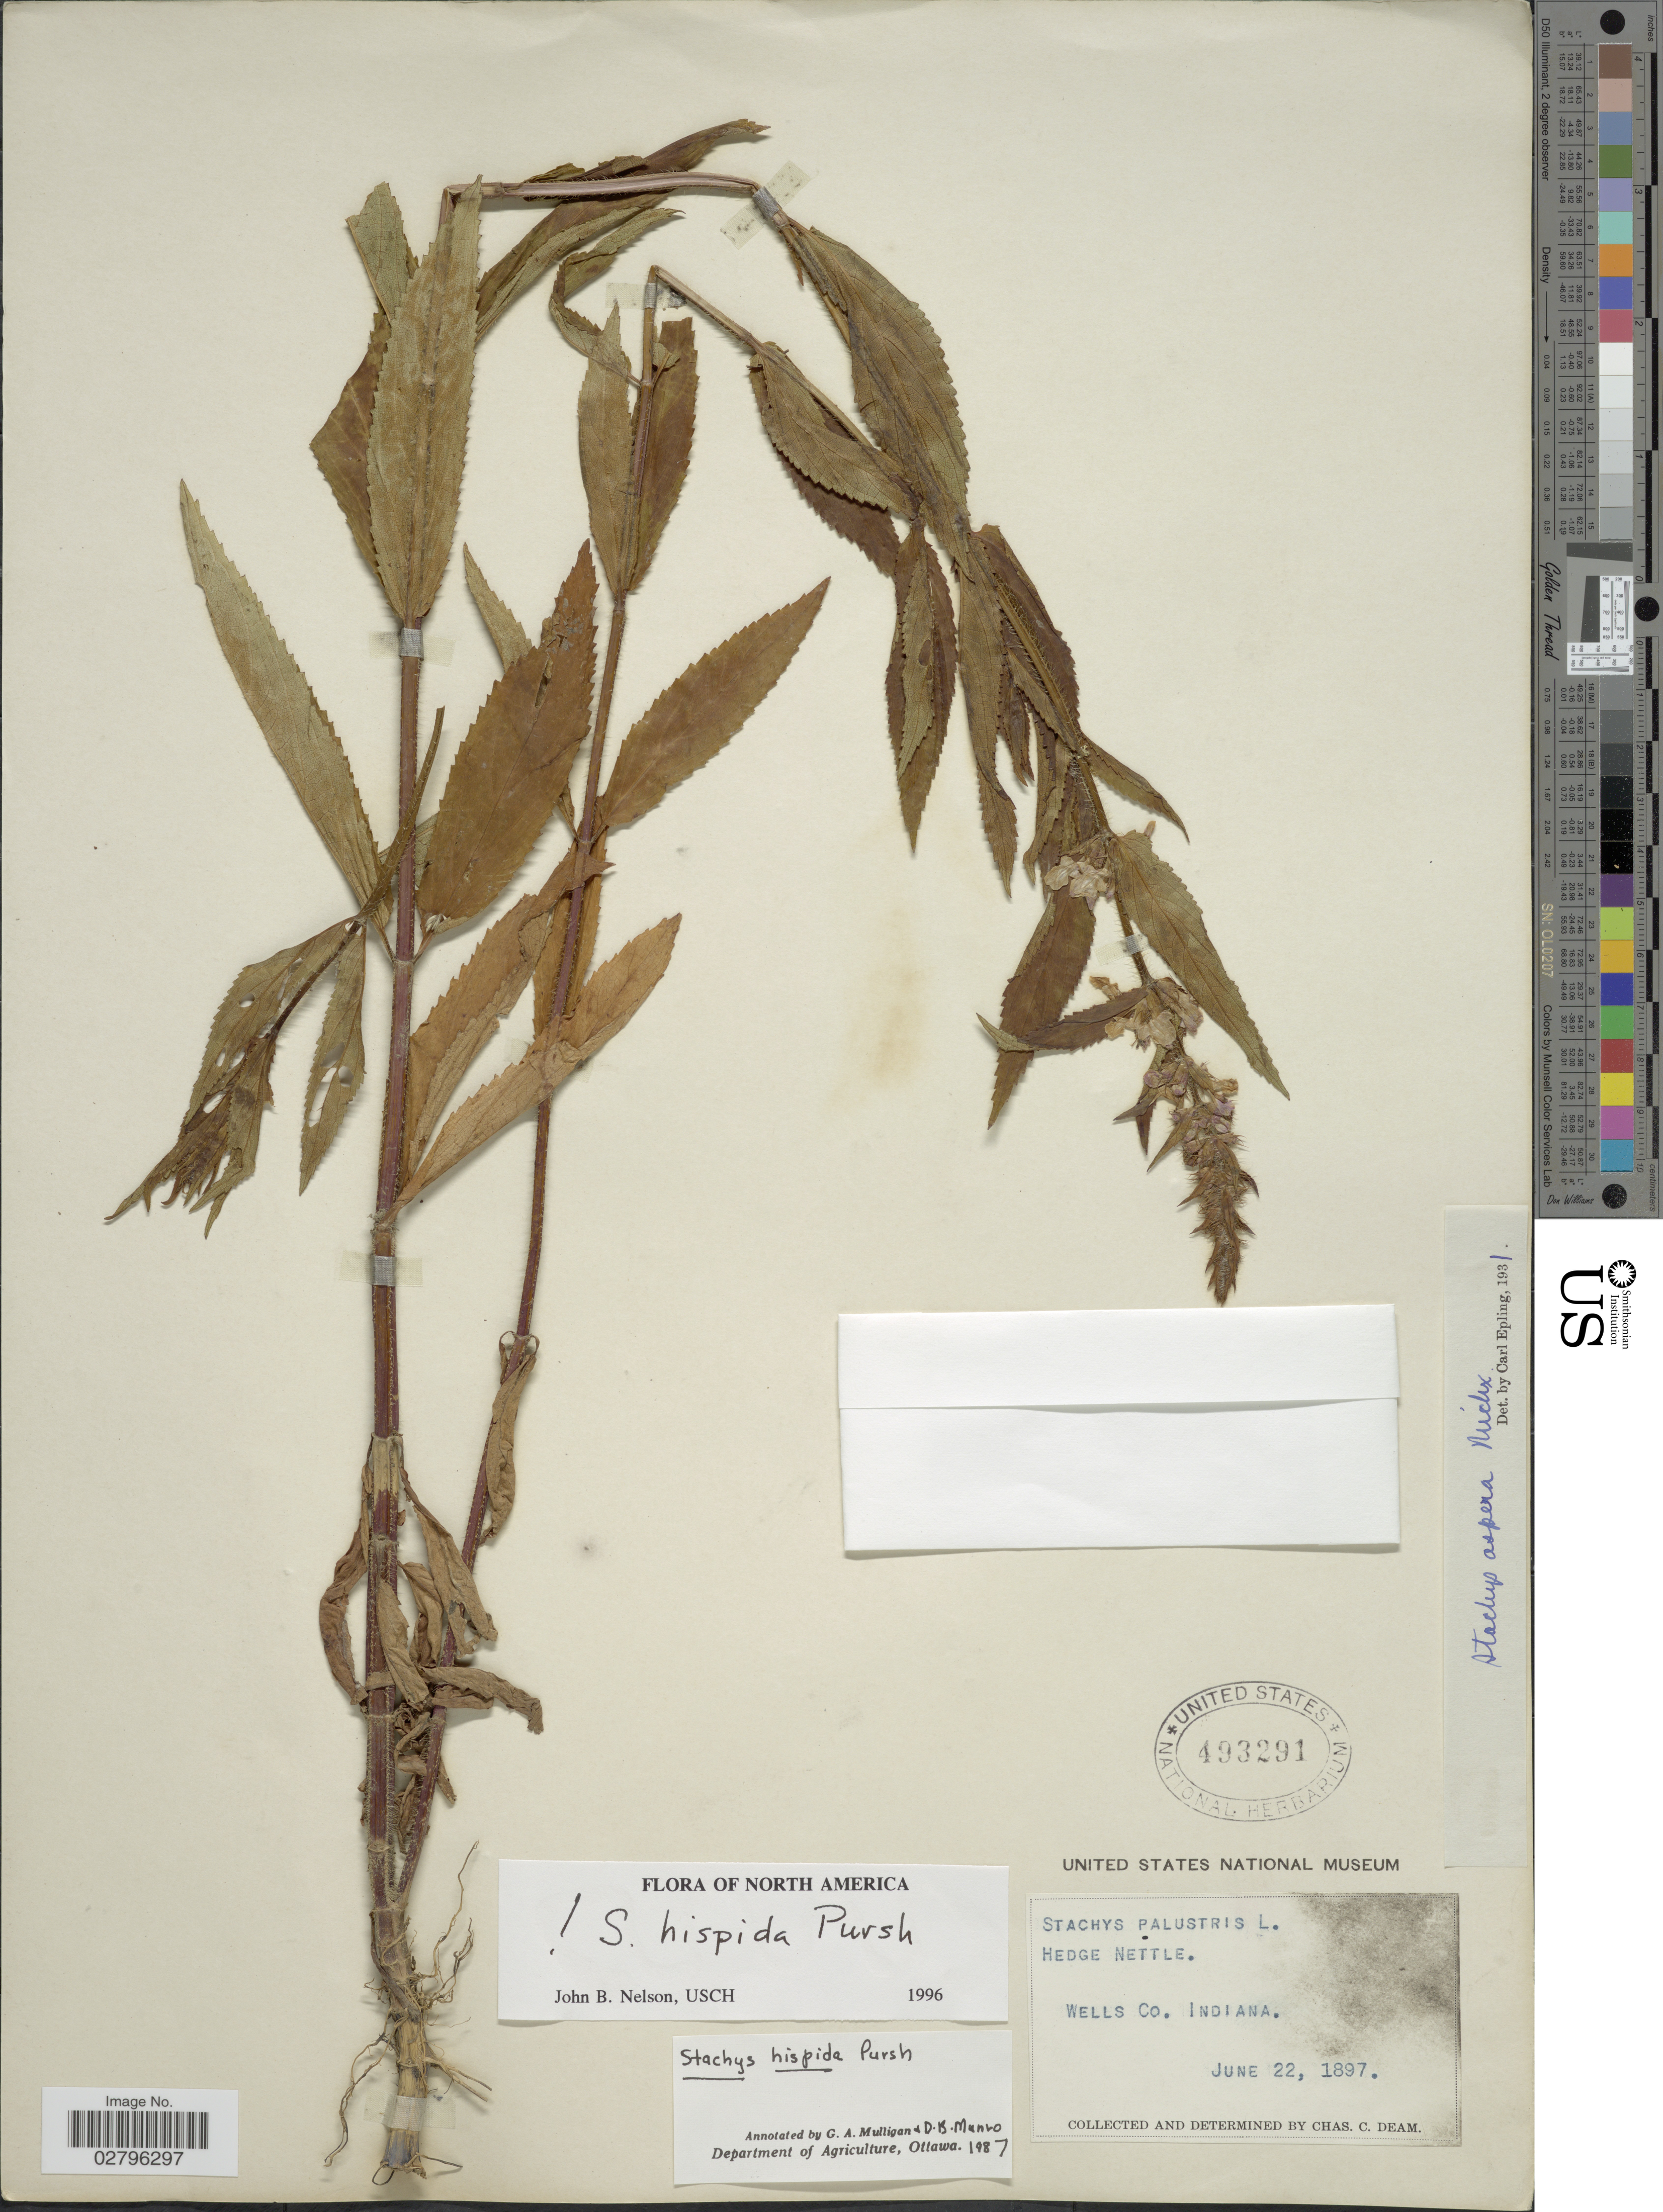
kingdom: Plantae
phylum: Tracheophyta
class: Magnoliopsida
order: Lamiales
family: Lamiaceae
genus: Stachys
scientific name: Stachys hispida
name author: Pursh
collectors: C. C. Deam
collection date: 1897-06-22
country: United States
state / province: Indiana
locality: Wells Co., Indiana.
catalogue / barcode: US 493291